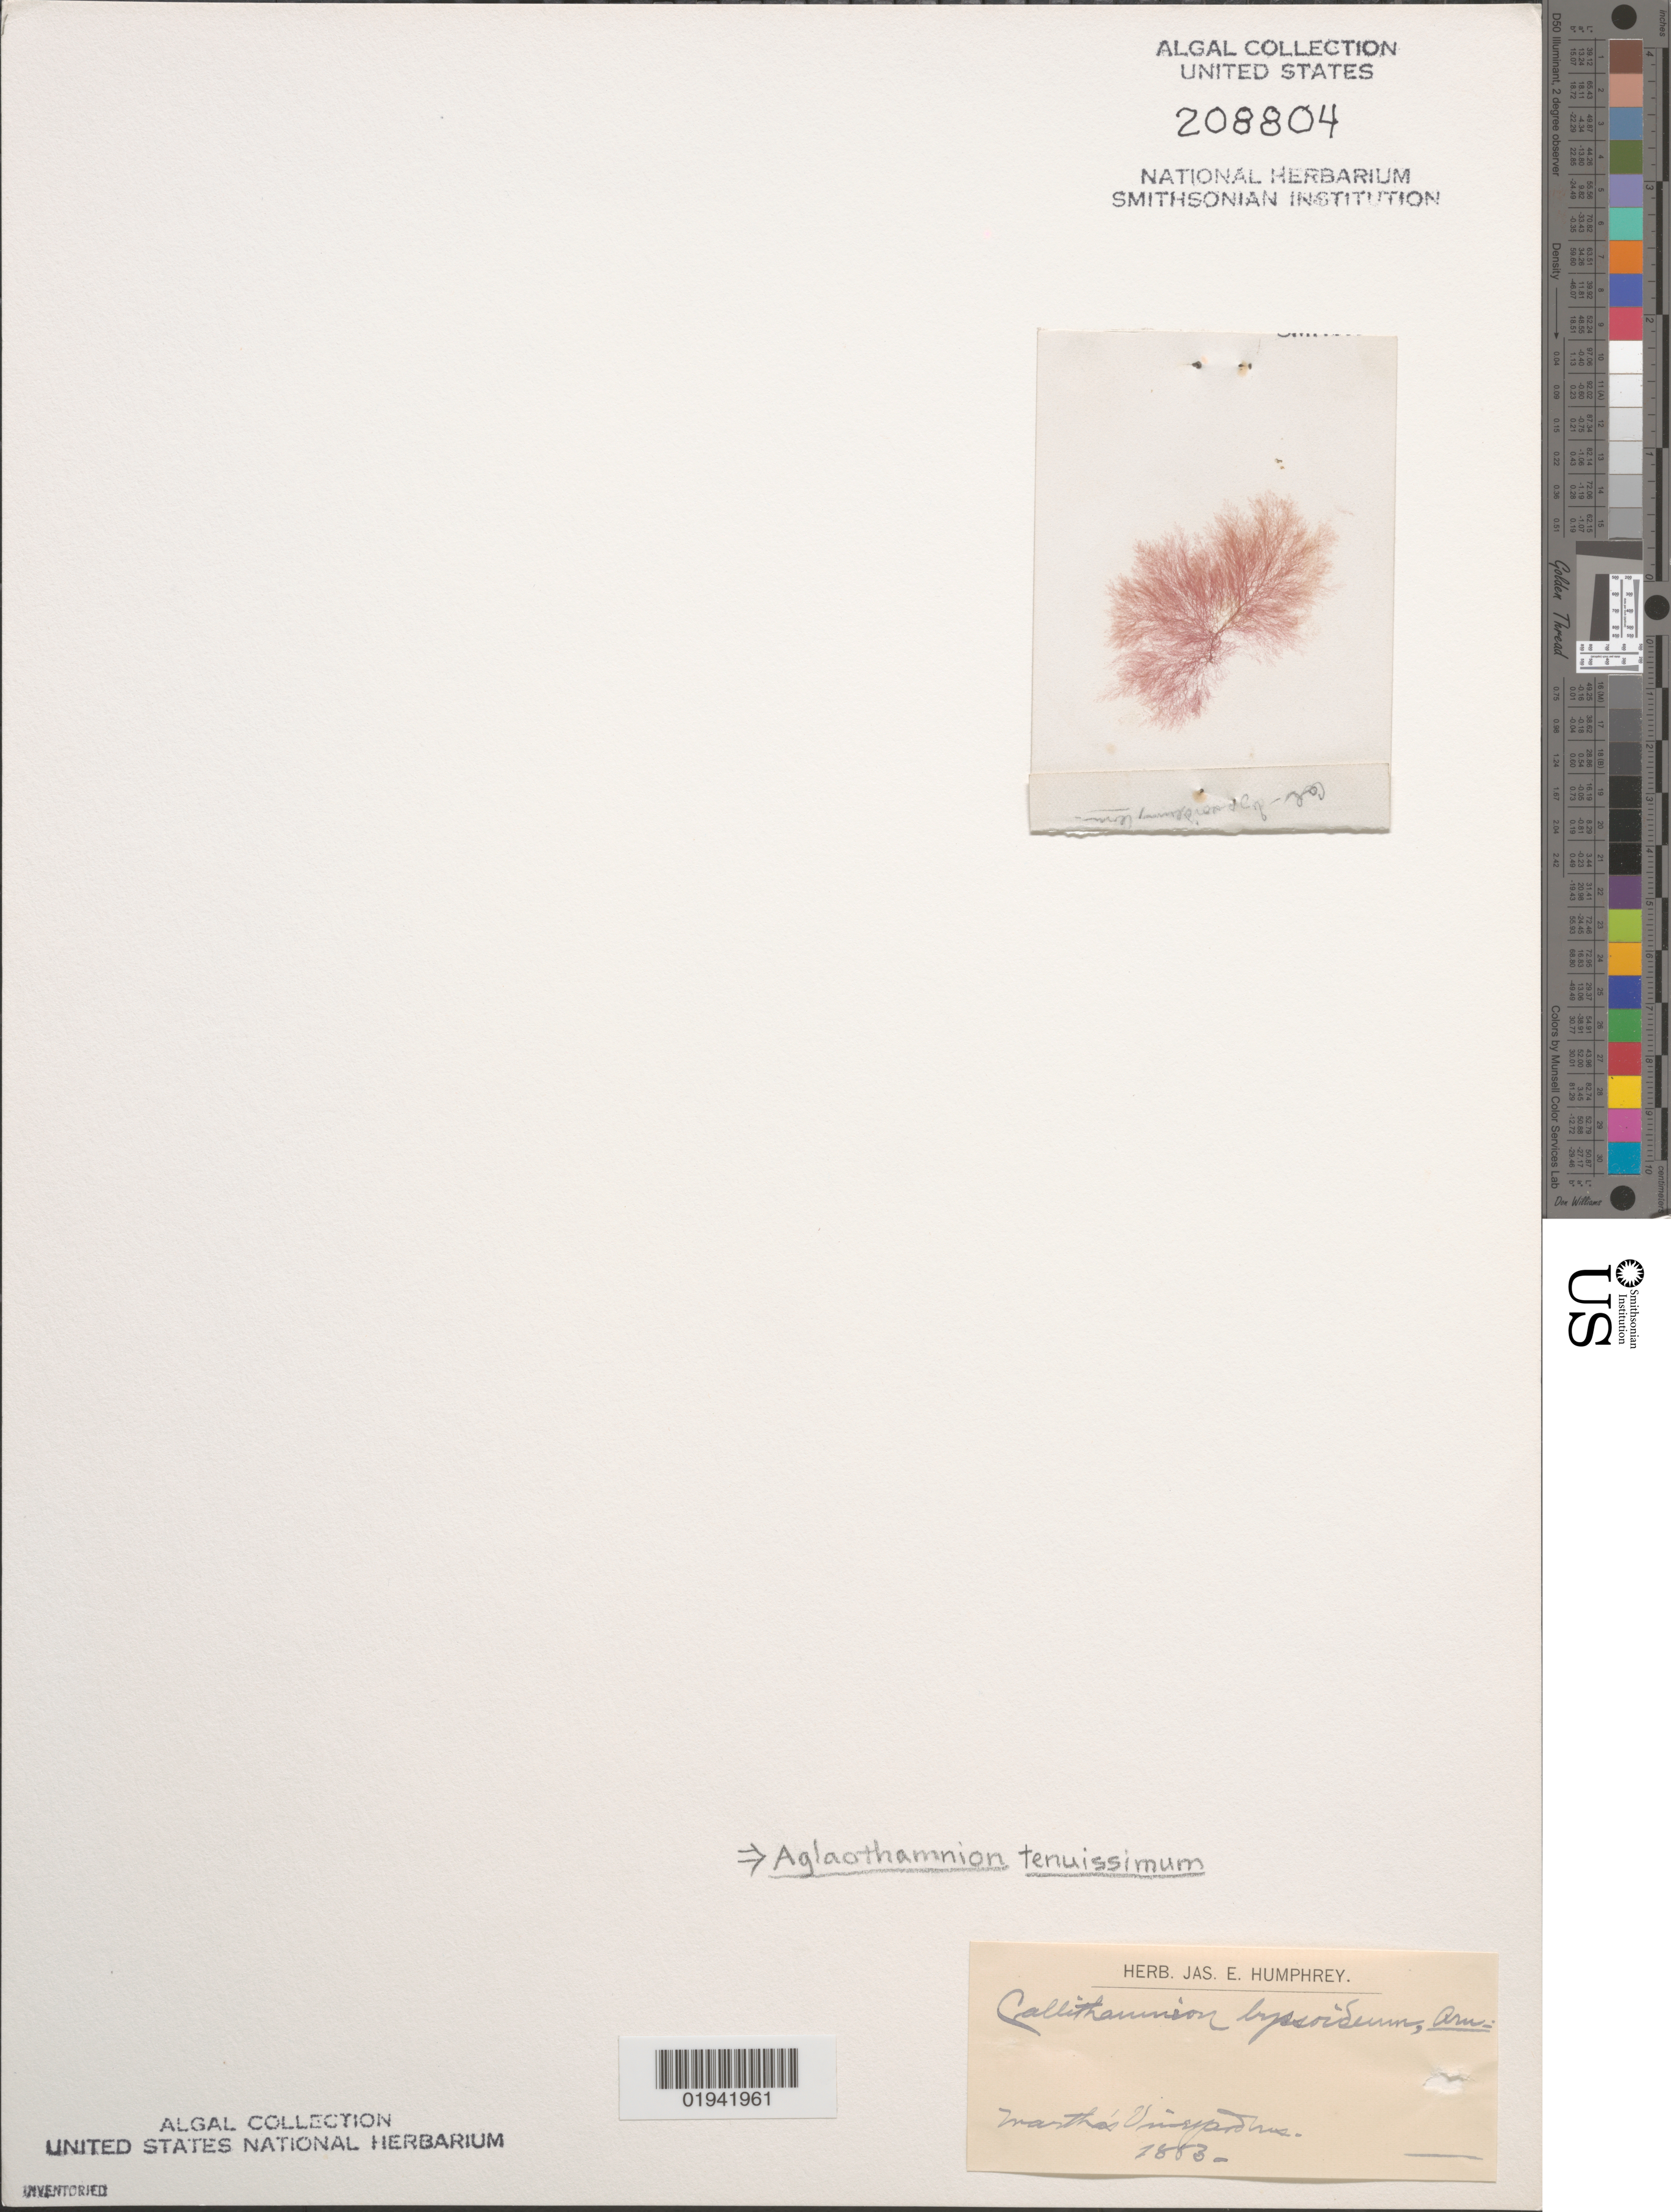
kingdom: Plantae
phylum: Rhodophyta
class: Florideophyceae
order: Ceramiales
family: Callithamniaceae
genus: Aglaothamnion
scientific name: Aglaothamnion tenuissimum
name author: (Bonnem.) Feldm.-Maz.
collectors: J. Humphrey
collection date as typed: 1883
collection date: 1883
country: United States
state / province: Massachusetts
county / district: Dukes County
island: Martha's Vineyard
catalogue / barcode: US 208804